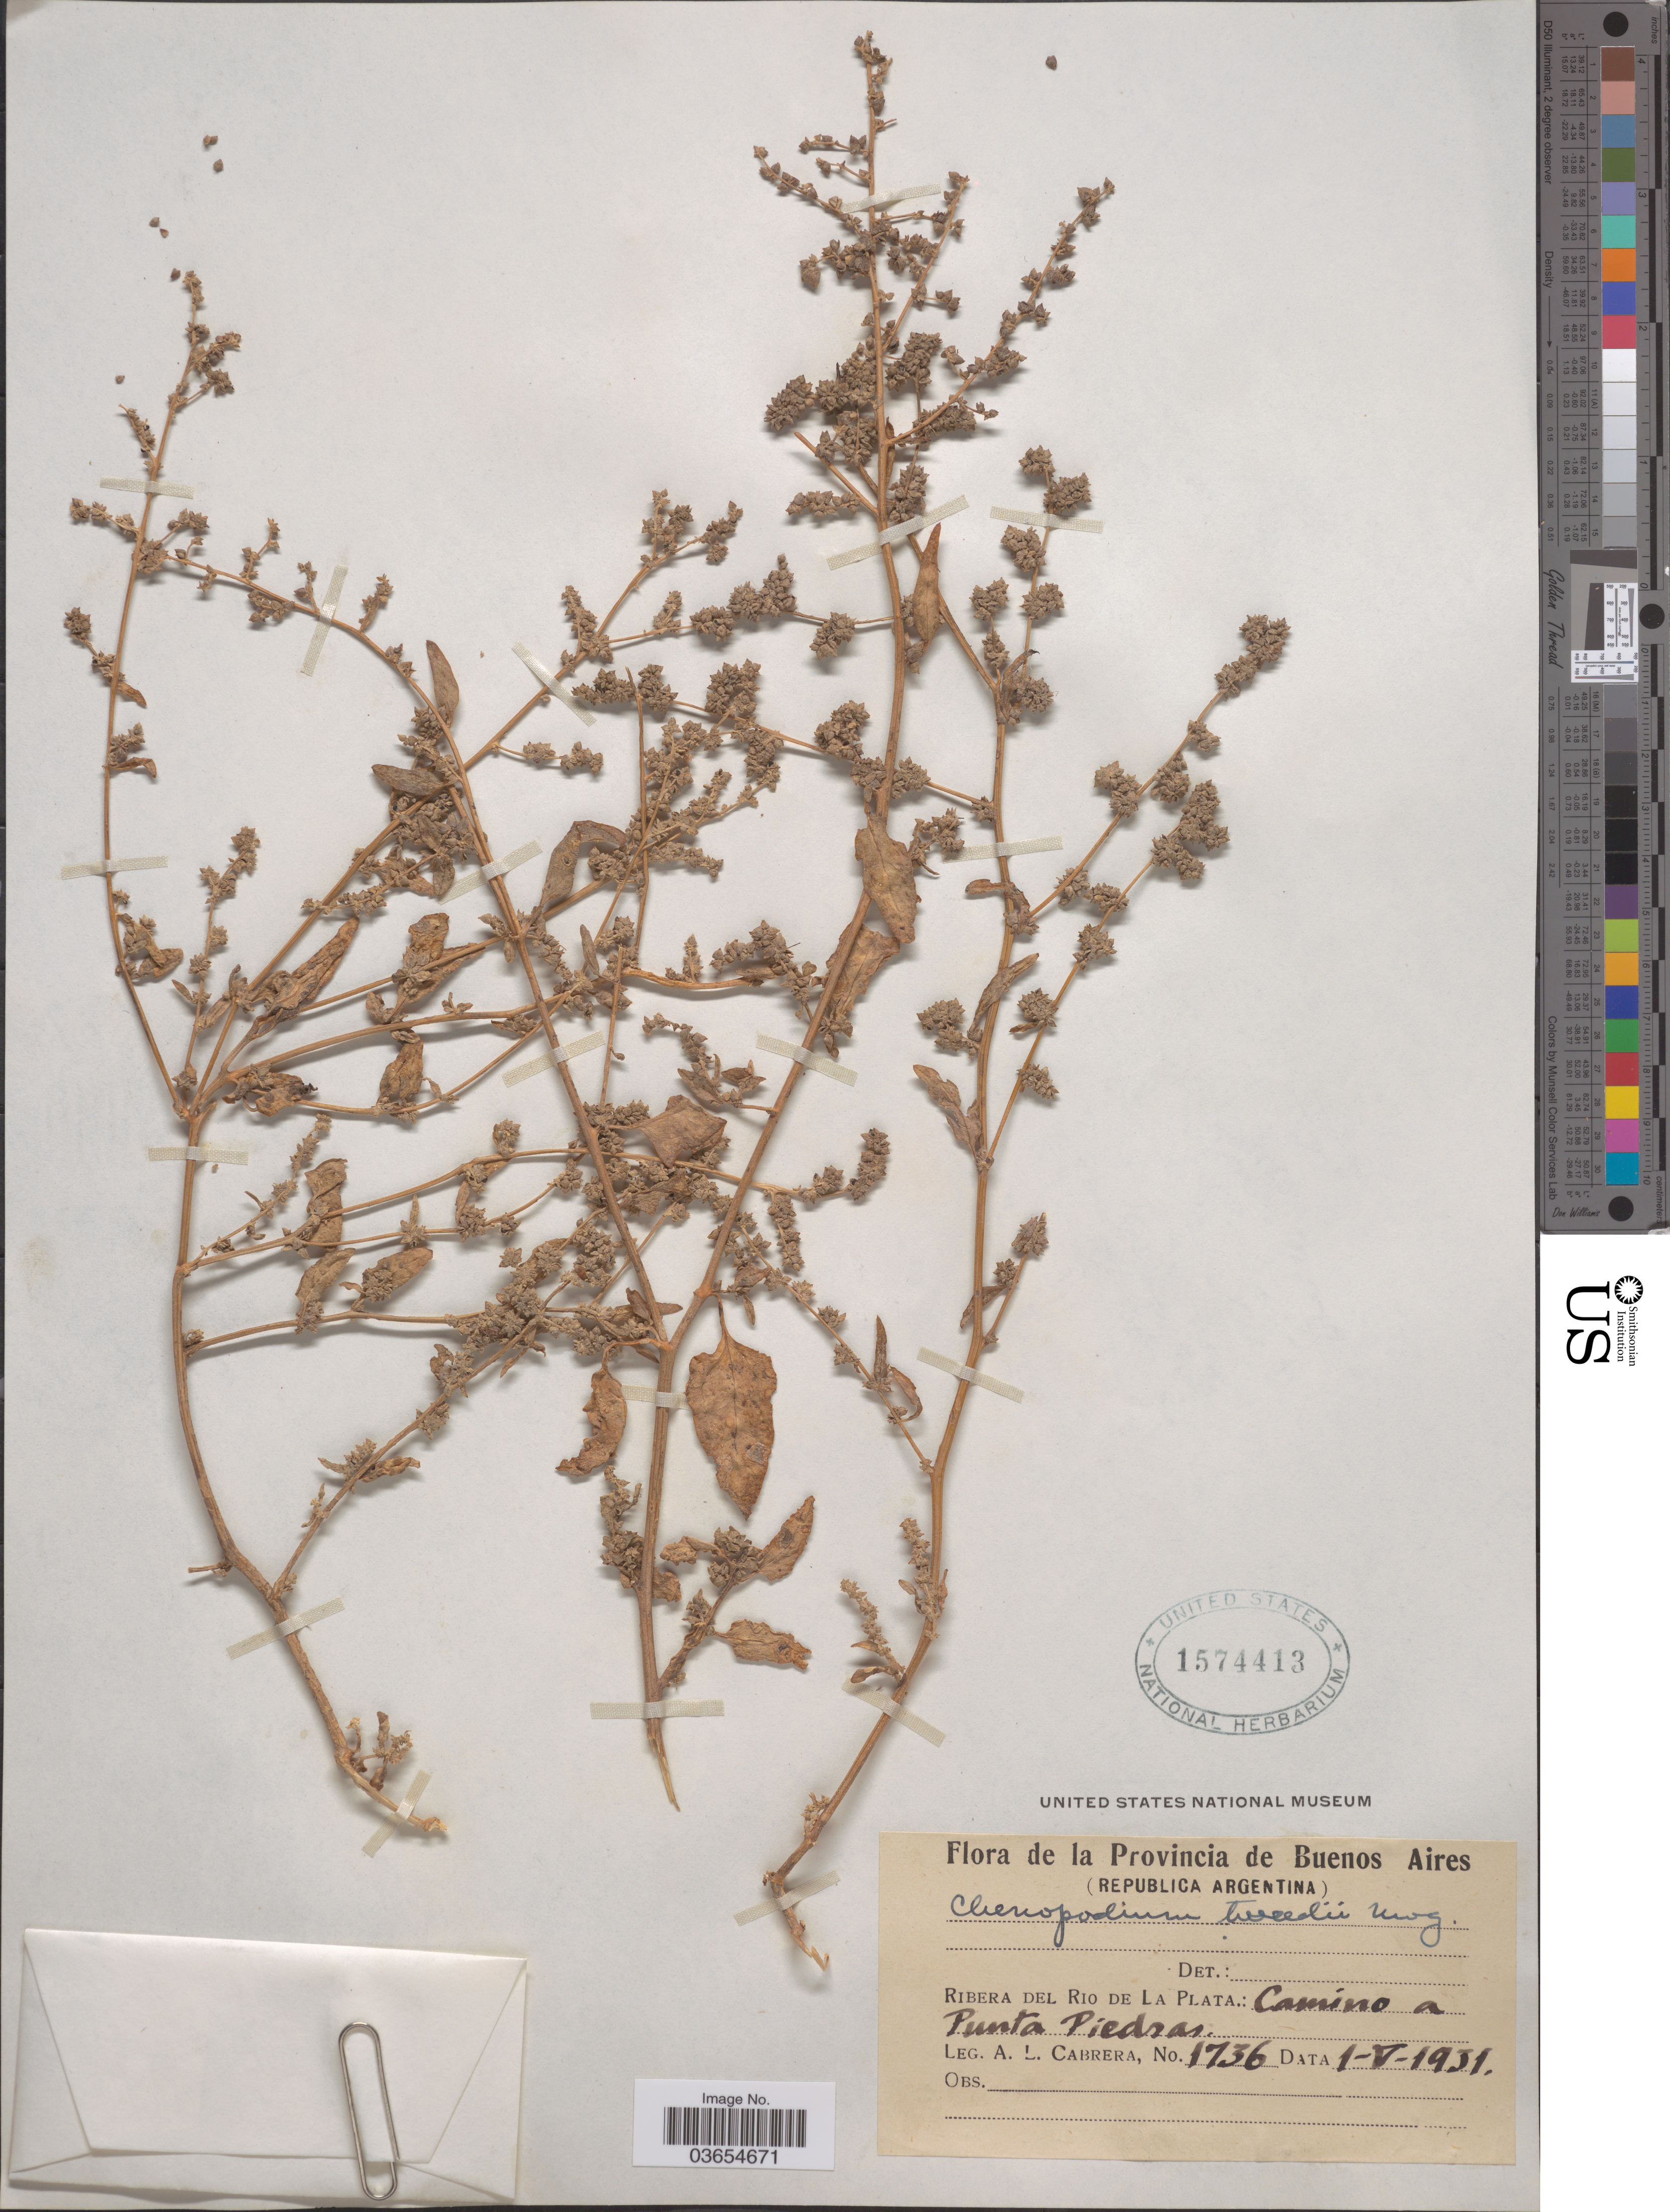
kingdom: Plantae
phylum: Tracheophyta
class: Magnoliopsida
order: Caryophyllales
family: Amaranthaceae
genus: Chenopodium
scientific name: Chenopodium tweedii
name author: Moq.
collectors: A. L. Cabrera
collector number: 1736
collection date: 1931-05-01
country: Argentina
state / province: Buenos Aires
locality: (Republica Argentina). Ribera del Rio de La Plata: Camino a Punta Piedras.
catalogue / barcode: US 1574413